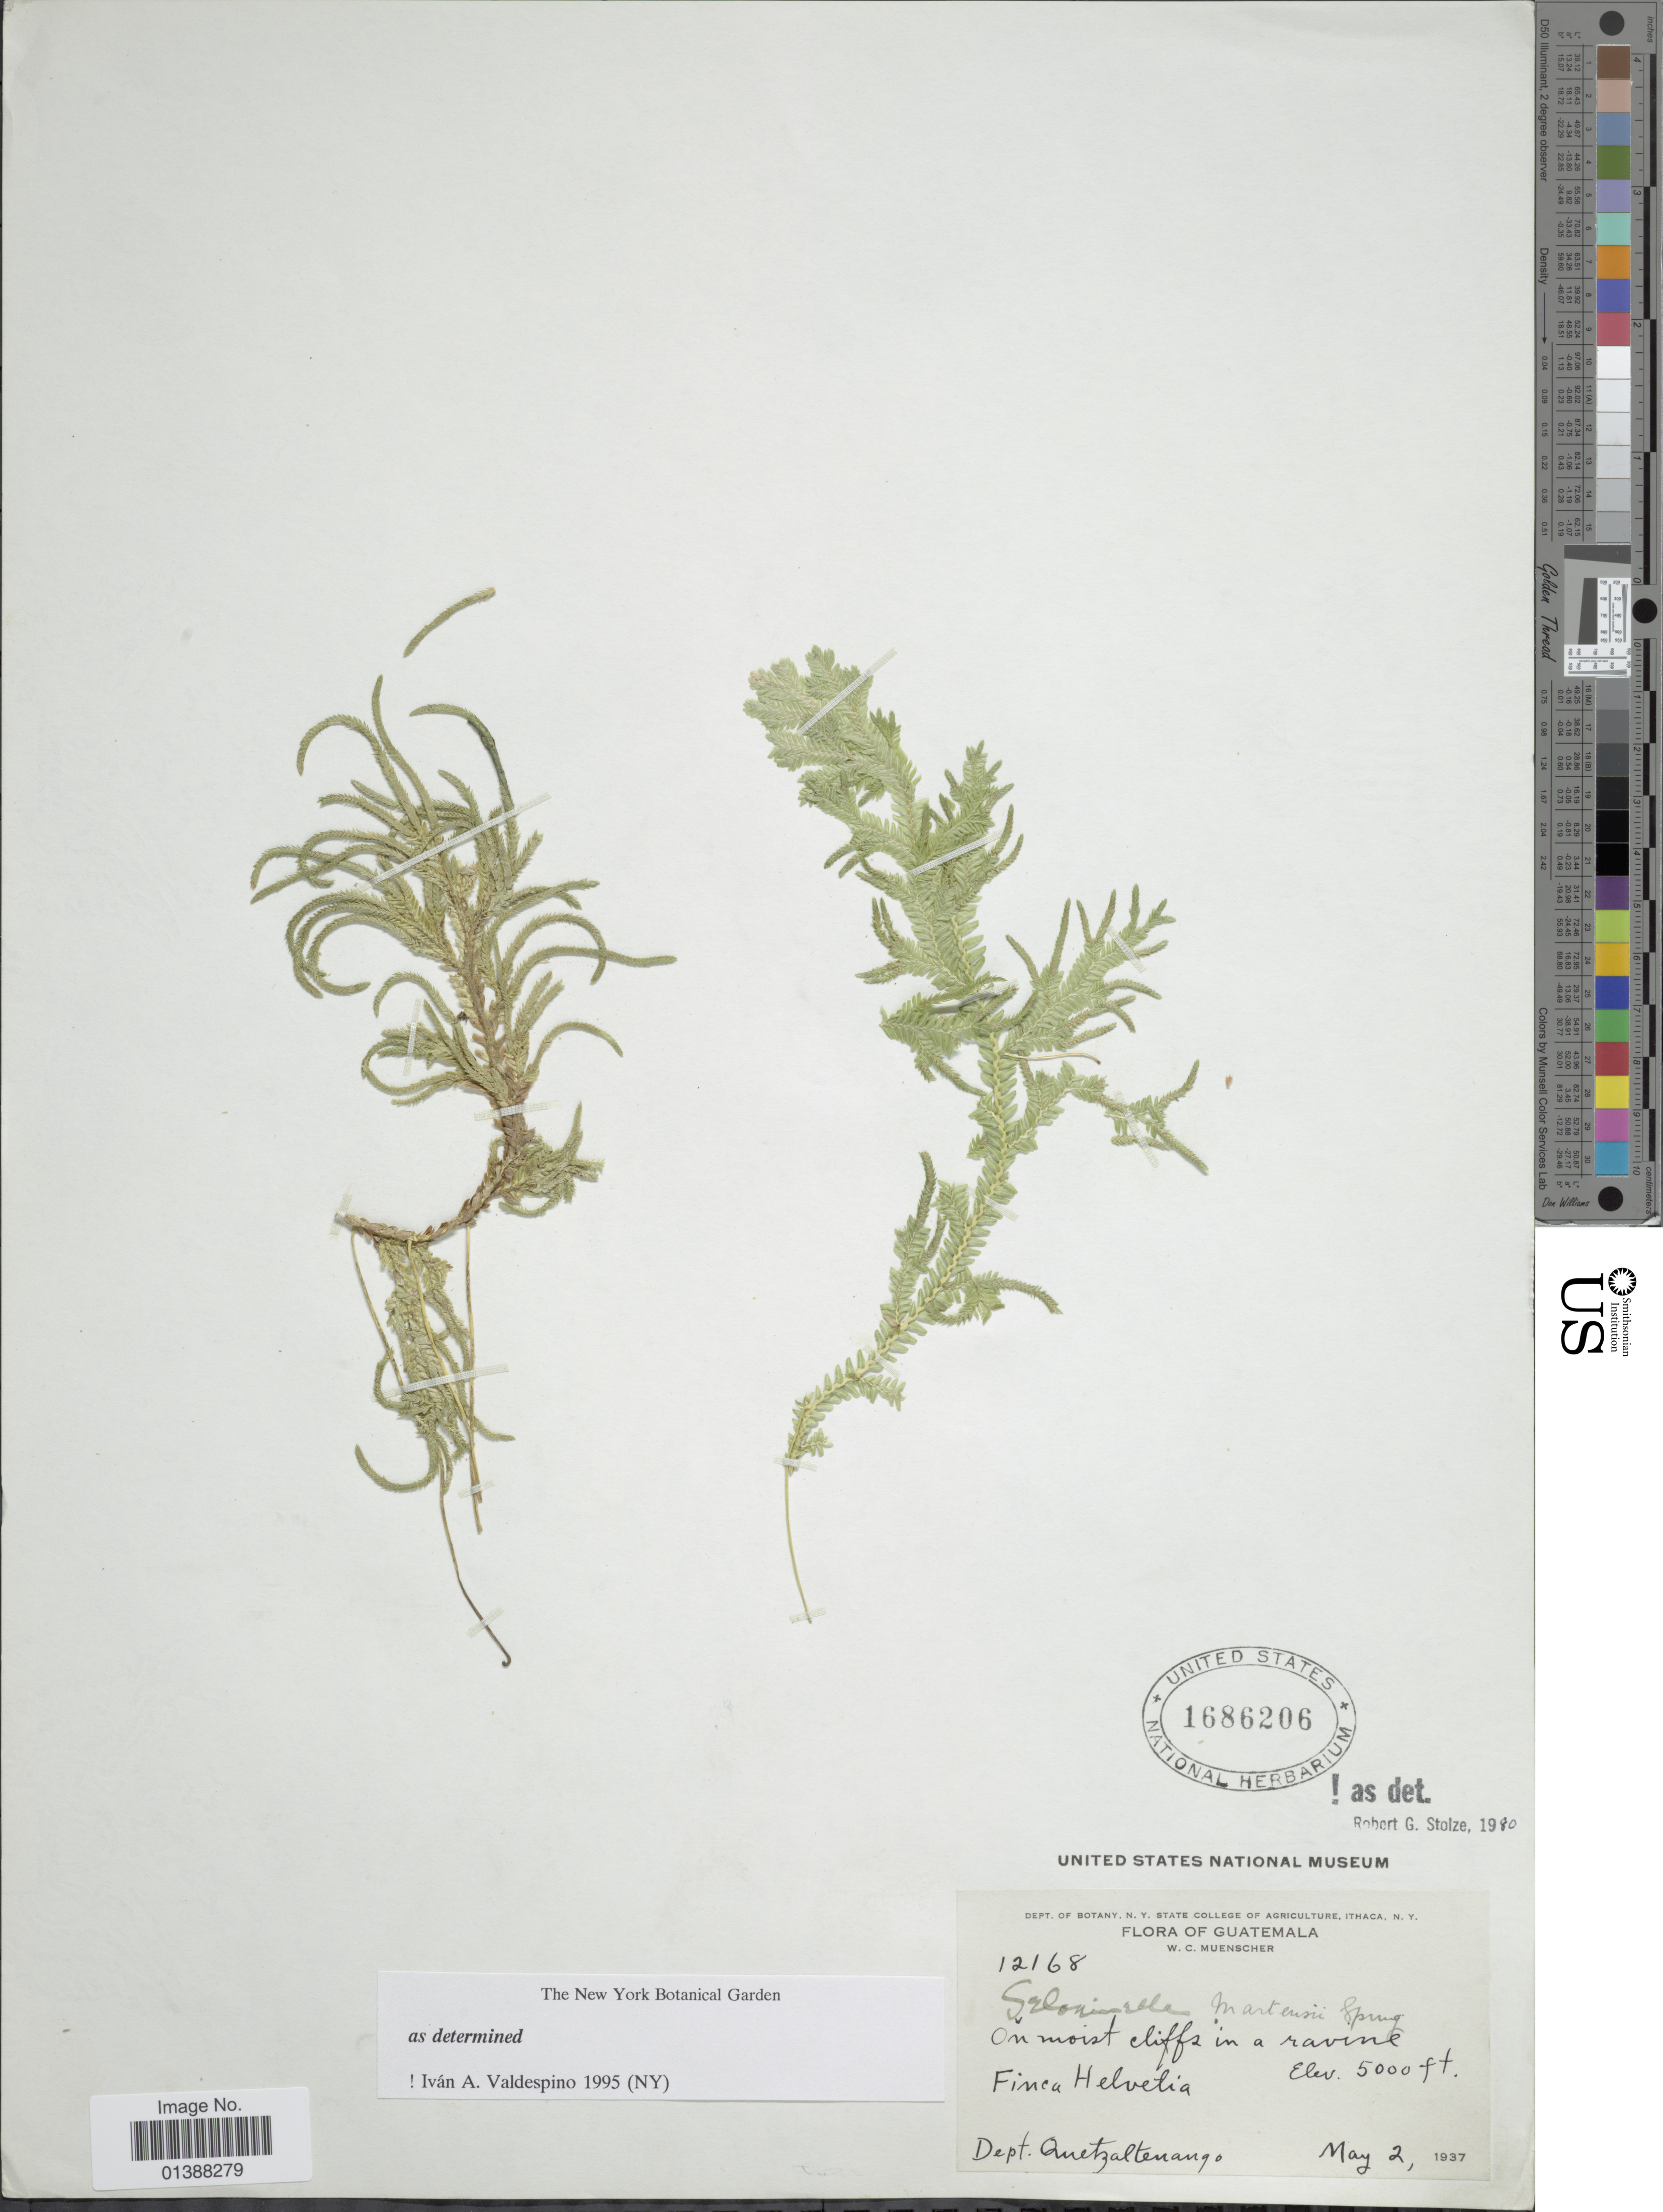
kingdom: Plantae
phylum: Tracheophyta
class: Lycopodiopsida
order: Selaginellales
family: Selaginellaceae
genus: Selaginella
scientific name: Selaginella martensii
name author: Spring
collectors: W. Muenscher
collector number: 12168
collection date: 1937-05-02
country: Guatemala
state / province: Quetzaltenango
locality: Finca Helvetia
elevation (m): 1524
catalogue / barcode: US 1686206